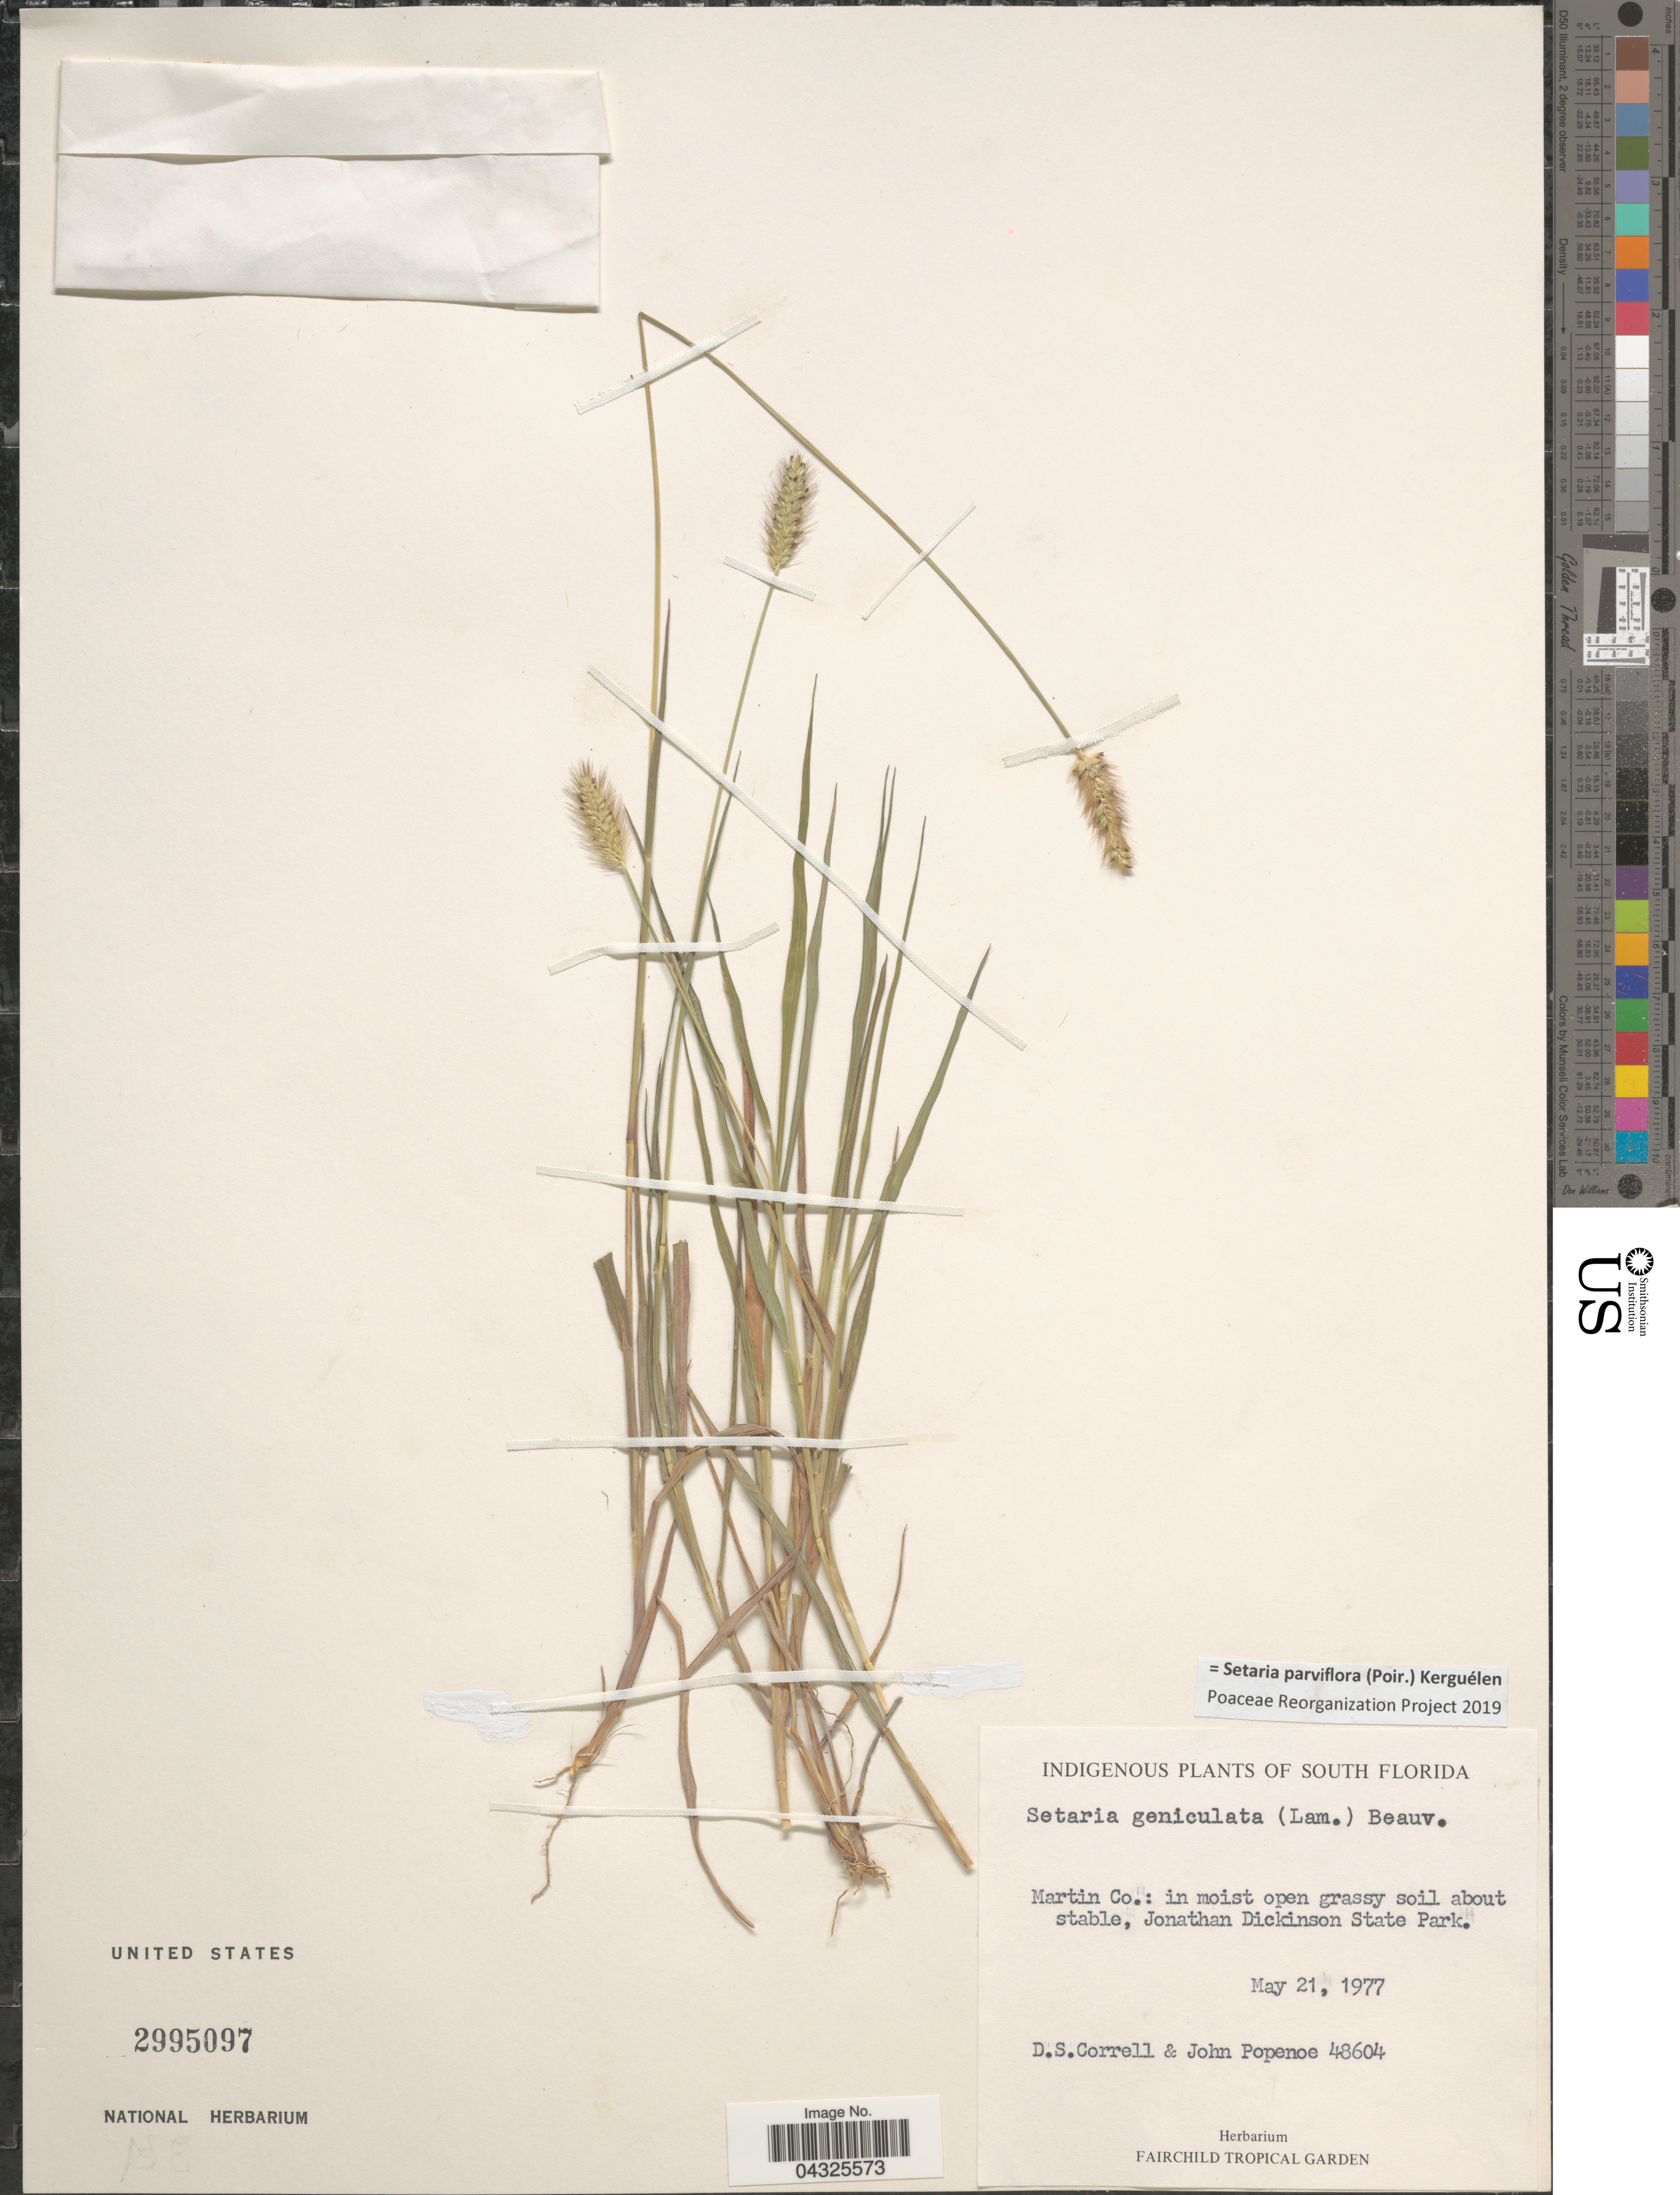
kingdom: Plantae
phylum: Tracheophyta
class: Liliopsida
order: Poales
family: Poaceae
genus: Setaria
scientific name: Setaria parviflora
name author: (Poir.) Kerguélen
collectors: D. S. Correll & J. Popenoe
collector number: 48604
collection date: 1977-05-21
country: United States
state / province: Florida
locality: South Florida. Martin Co.: in moist open grassy soil about stable, Jonathan Dickinson State Park.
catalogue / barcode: US 2995097